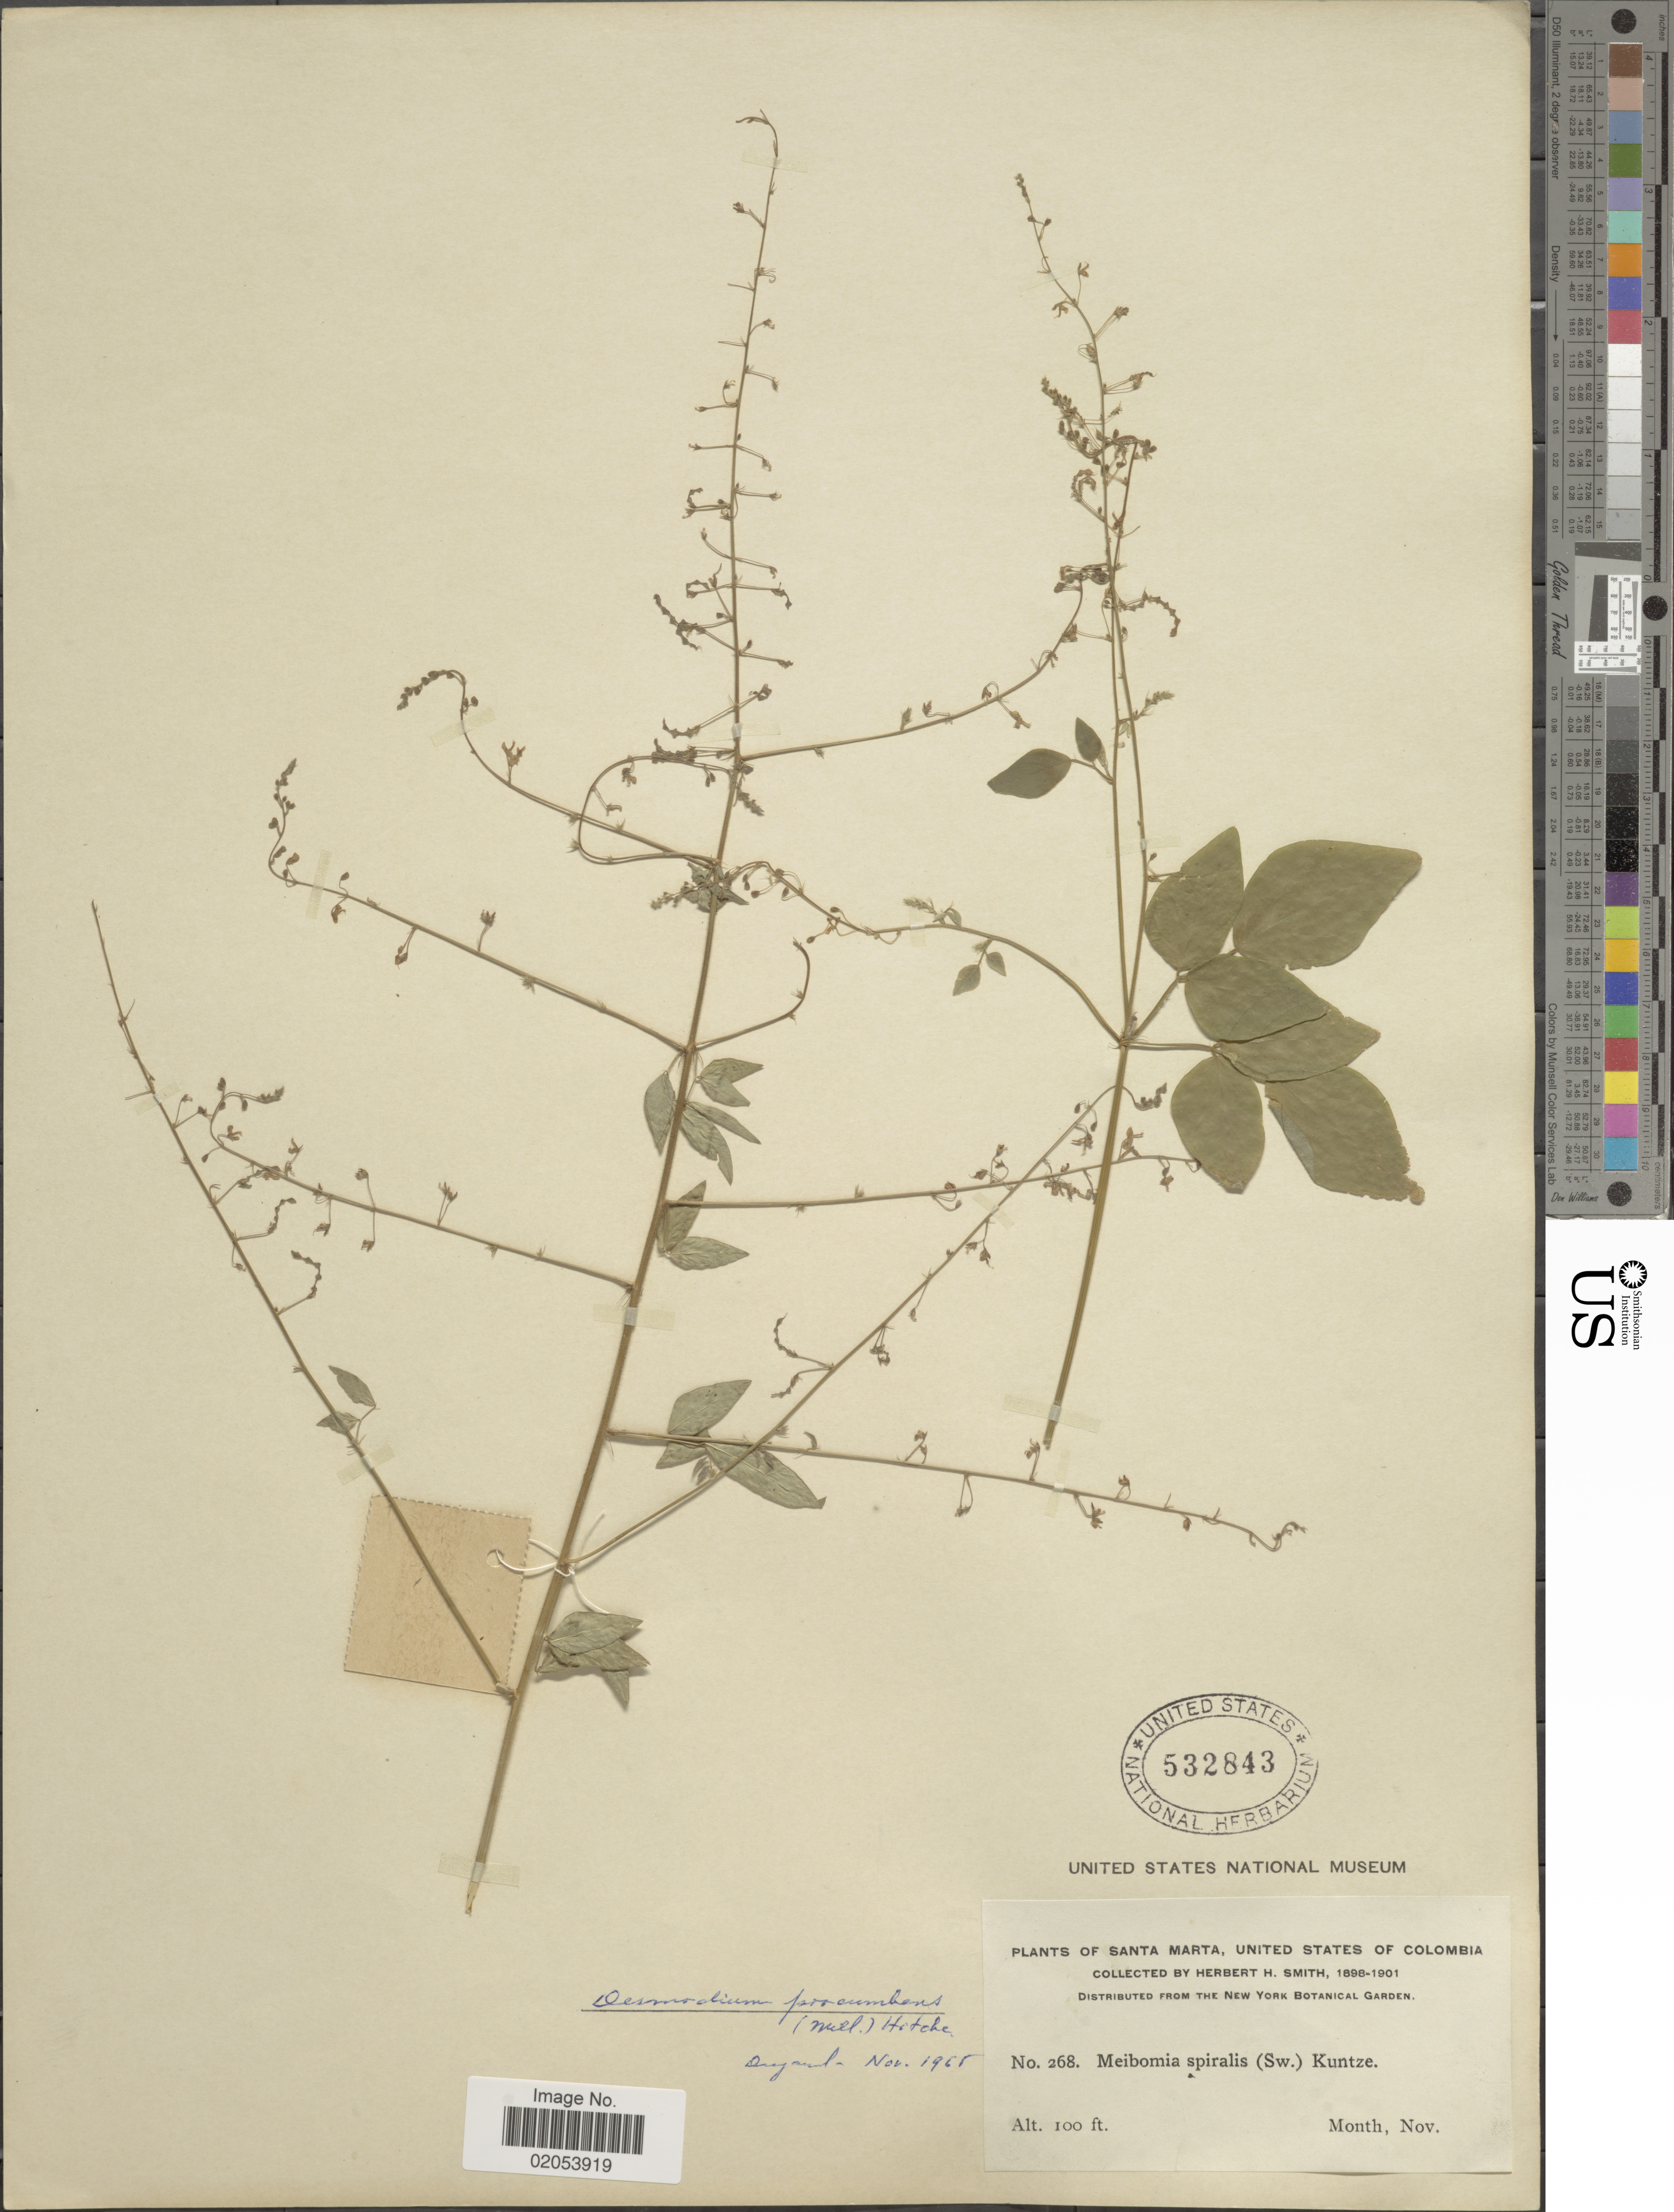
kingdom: Plantae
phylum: Tracheophyta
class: Magnoliopsida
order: Fabales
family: Fabaceae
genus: Desmodium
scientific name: Desmodium procumbens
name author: (Mill.) Hitchc.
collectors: Herbert H. Smith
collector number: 268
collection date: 1898-11/1901-11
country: Colombia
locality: Santa Marta, United States of Colombia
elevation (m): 30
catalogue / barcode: US 532843